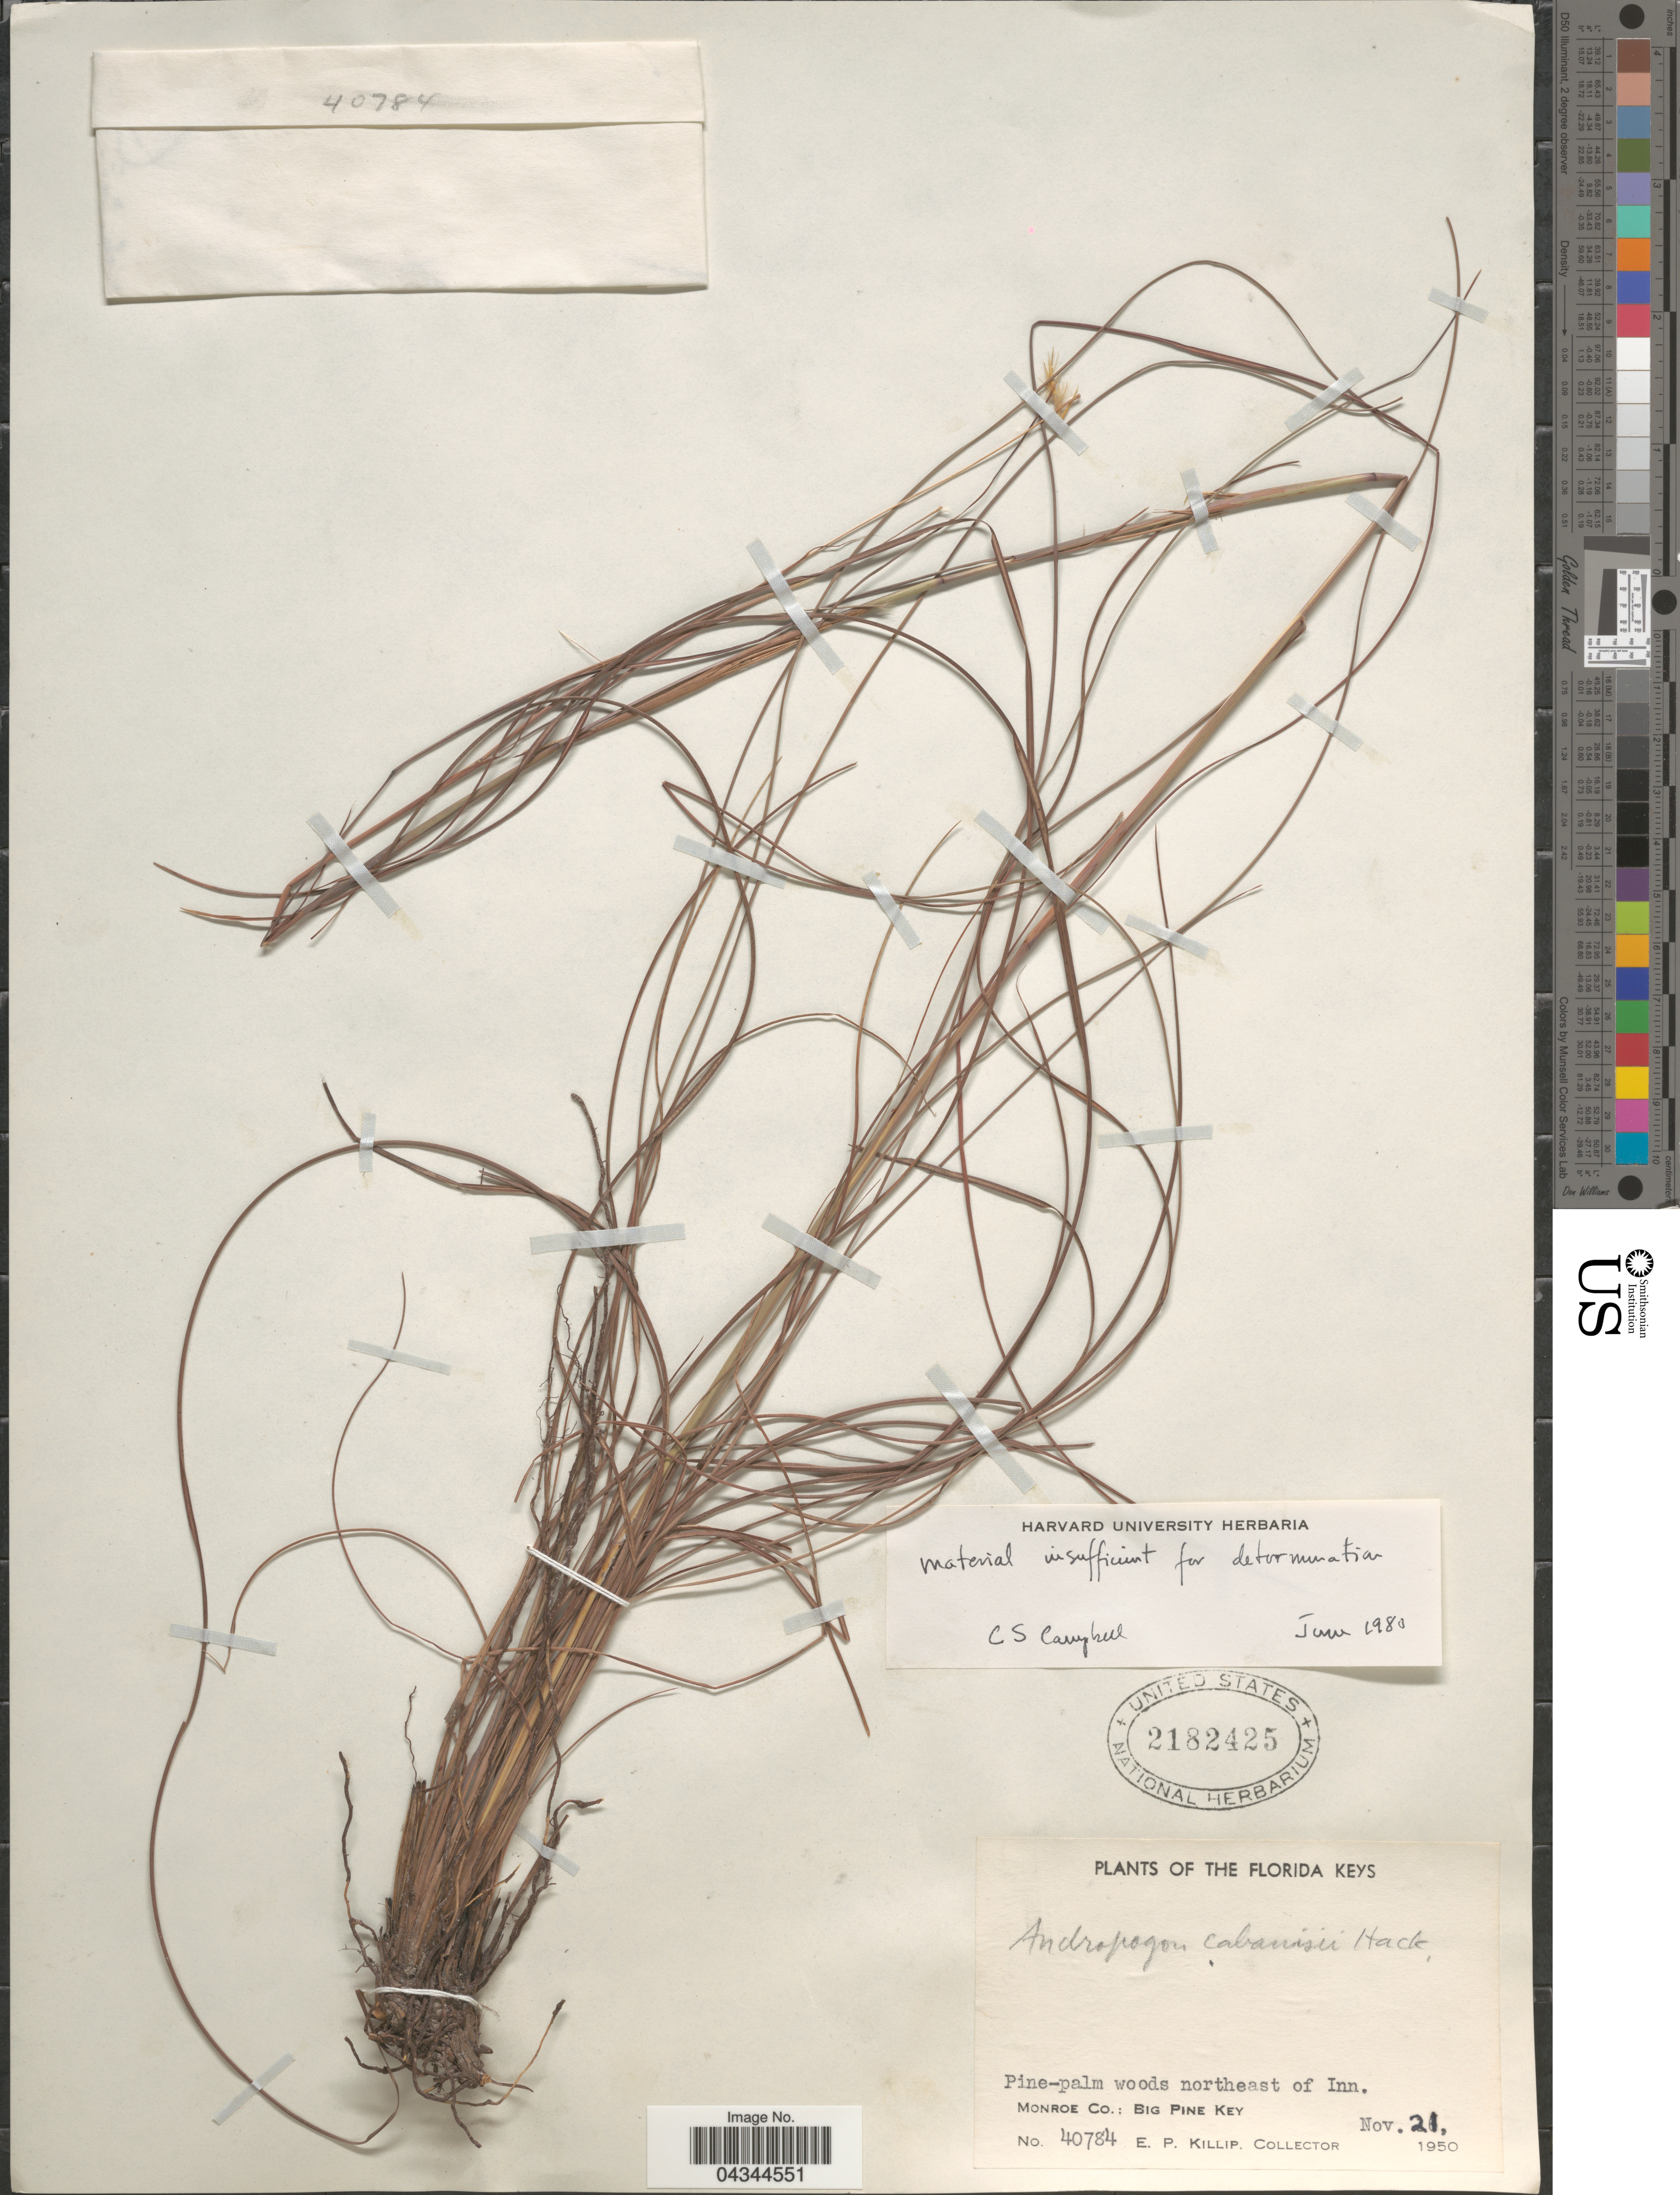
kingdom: Plantae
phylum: Tracheophyta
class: Liliopsida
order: Poales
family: Poaceae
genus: Andropogon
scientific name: Andropogon sp.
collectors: E. P. Killip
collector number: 40784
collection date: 1950-11-21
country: United States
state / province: Florida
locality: The Florida Keys. Pine-palm woods northeast of Inn. Monroe Co.: Big Pine Key.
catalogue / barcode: US 2182425